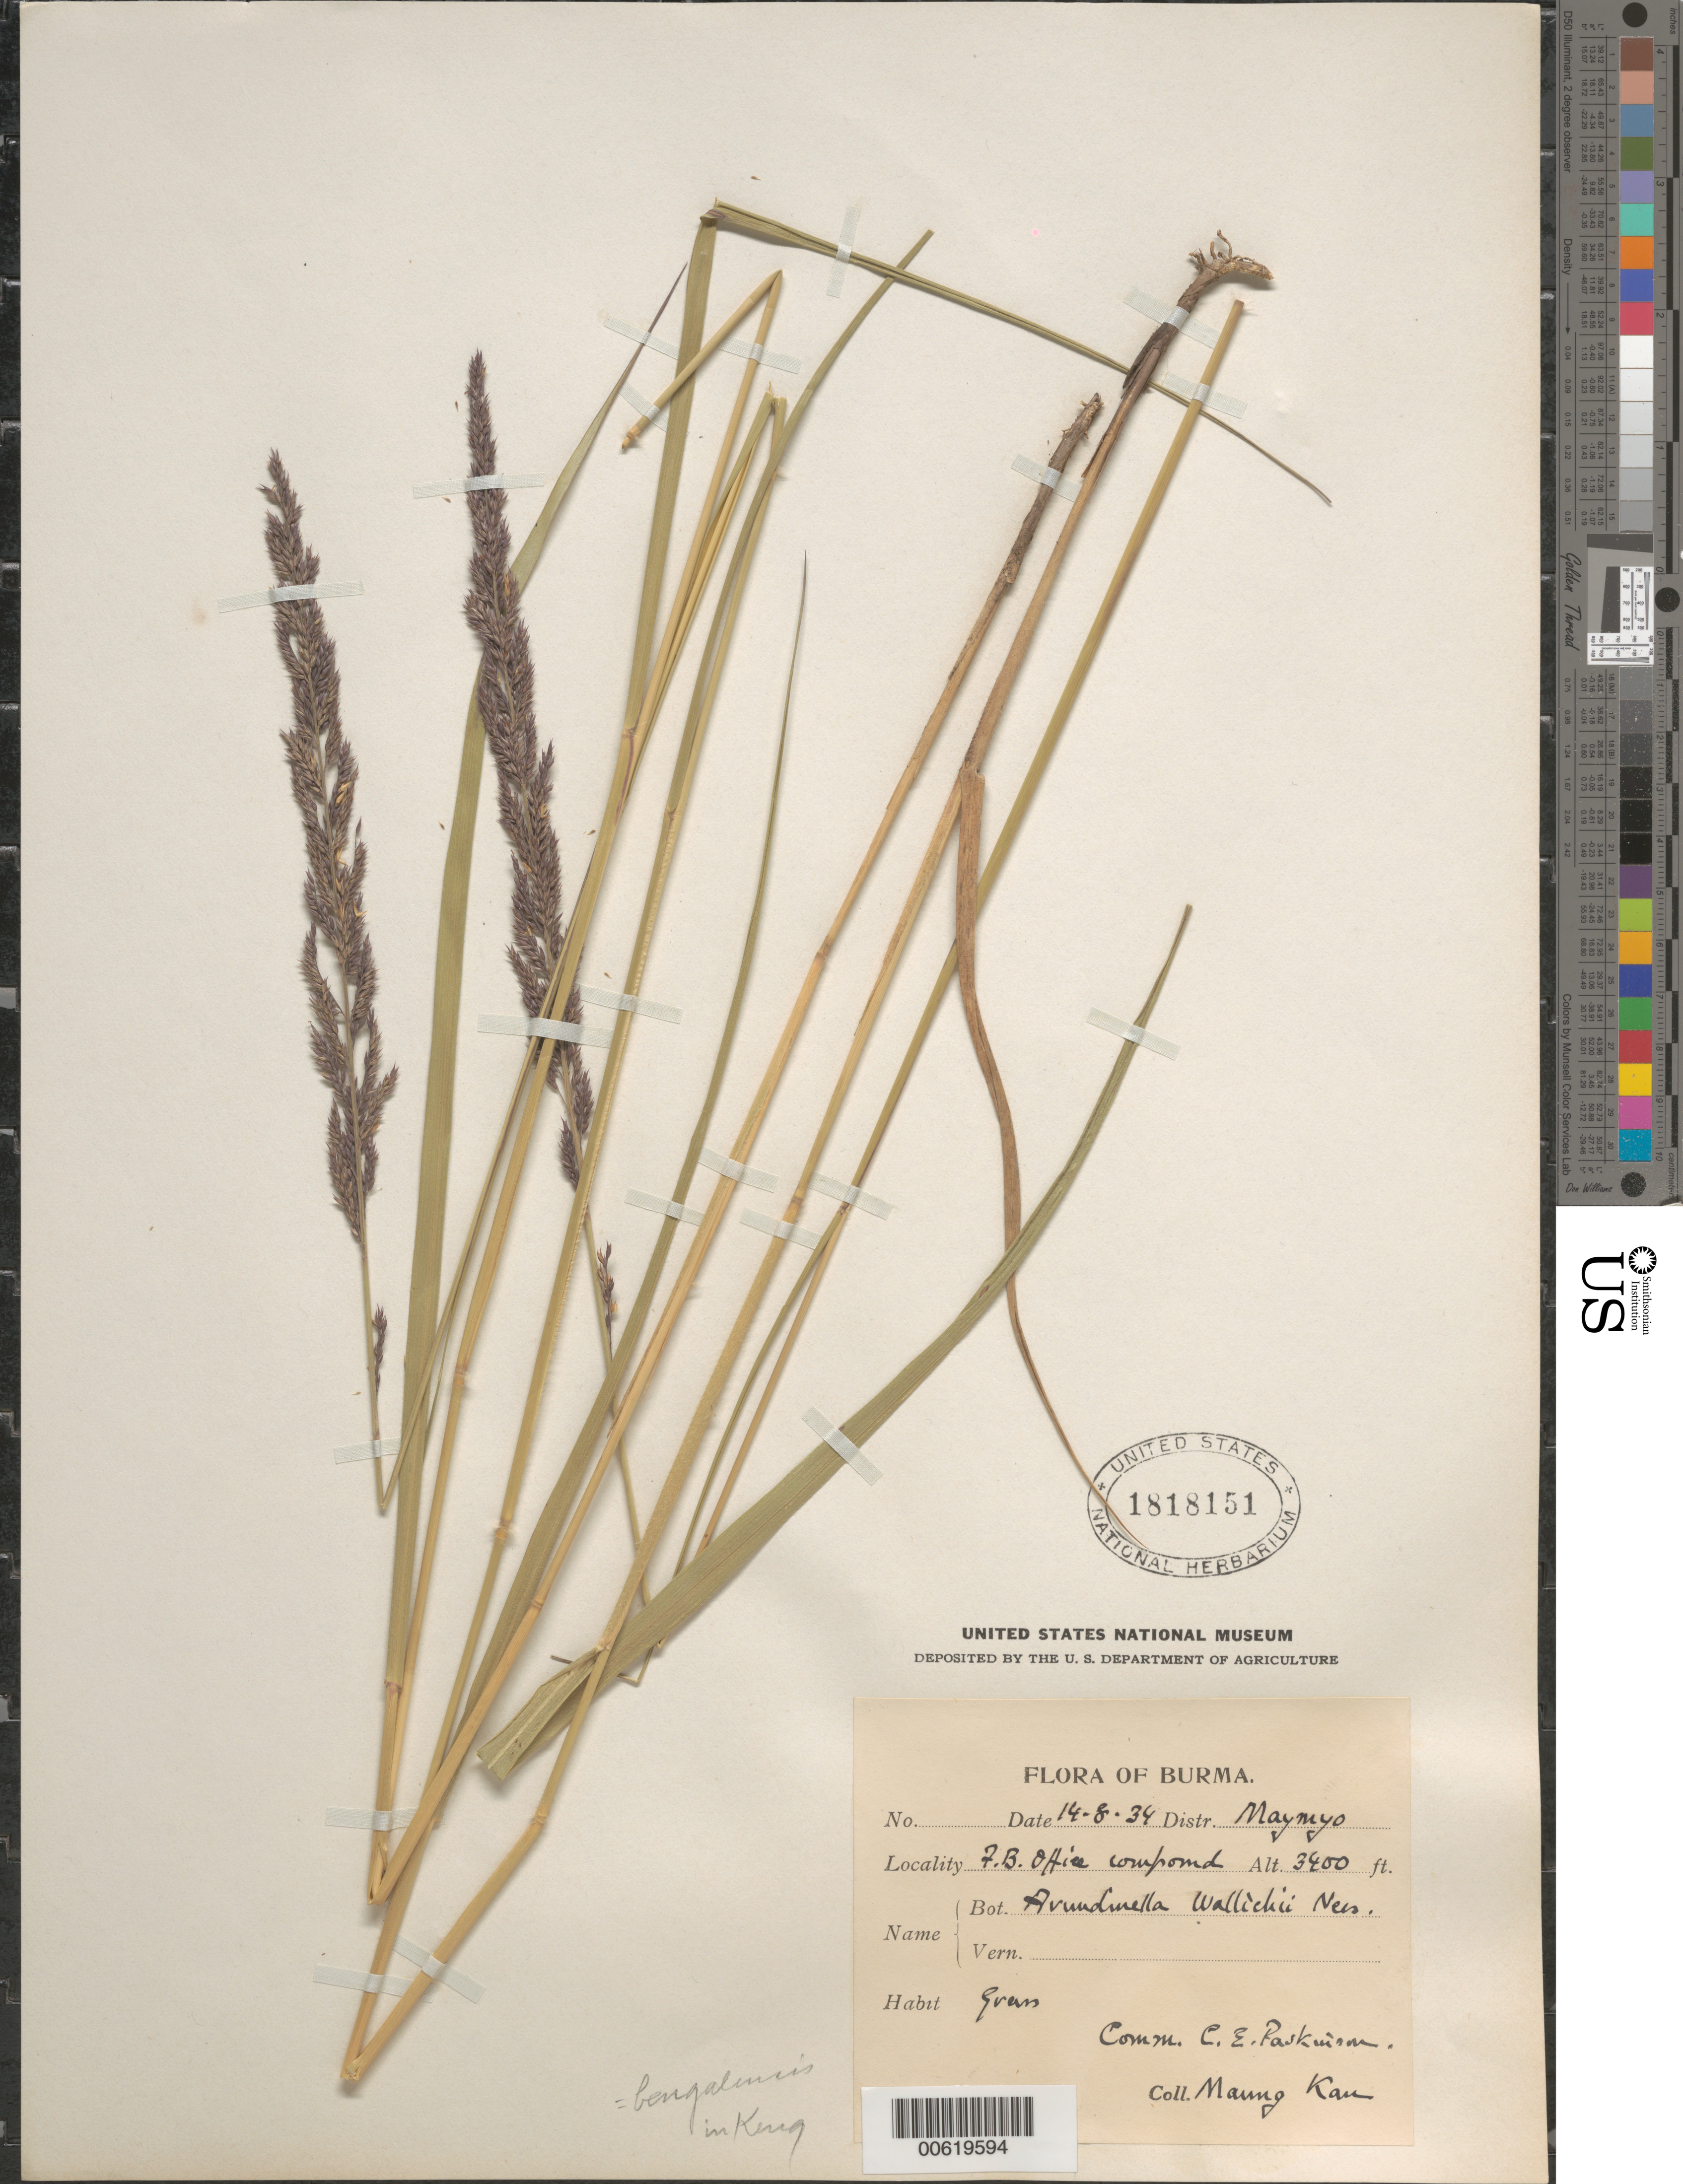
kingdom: Plantae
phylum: Tracheophyta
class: Liliopsida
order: Poales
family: Poaceae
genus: Arundinella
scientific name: Arundinella wallichii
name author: Nees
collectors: Maung Kan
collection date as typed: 14 Aug 1934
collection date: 1934-08-14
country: Myanmar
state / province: Mandalay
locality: Maymyo, 7, B. office compound.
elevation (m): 1036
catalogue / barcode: US 1818151